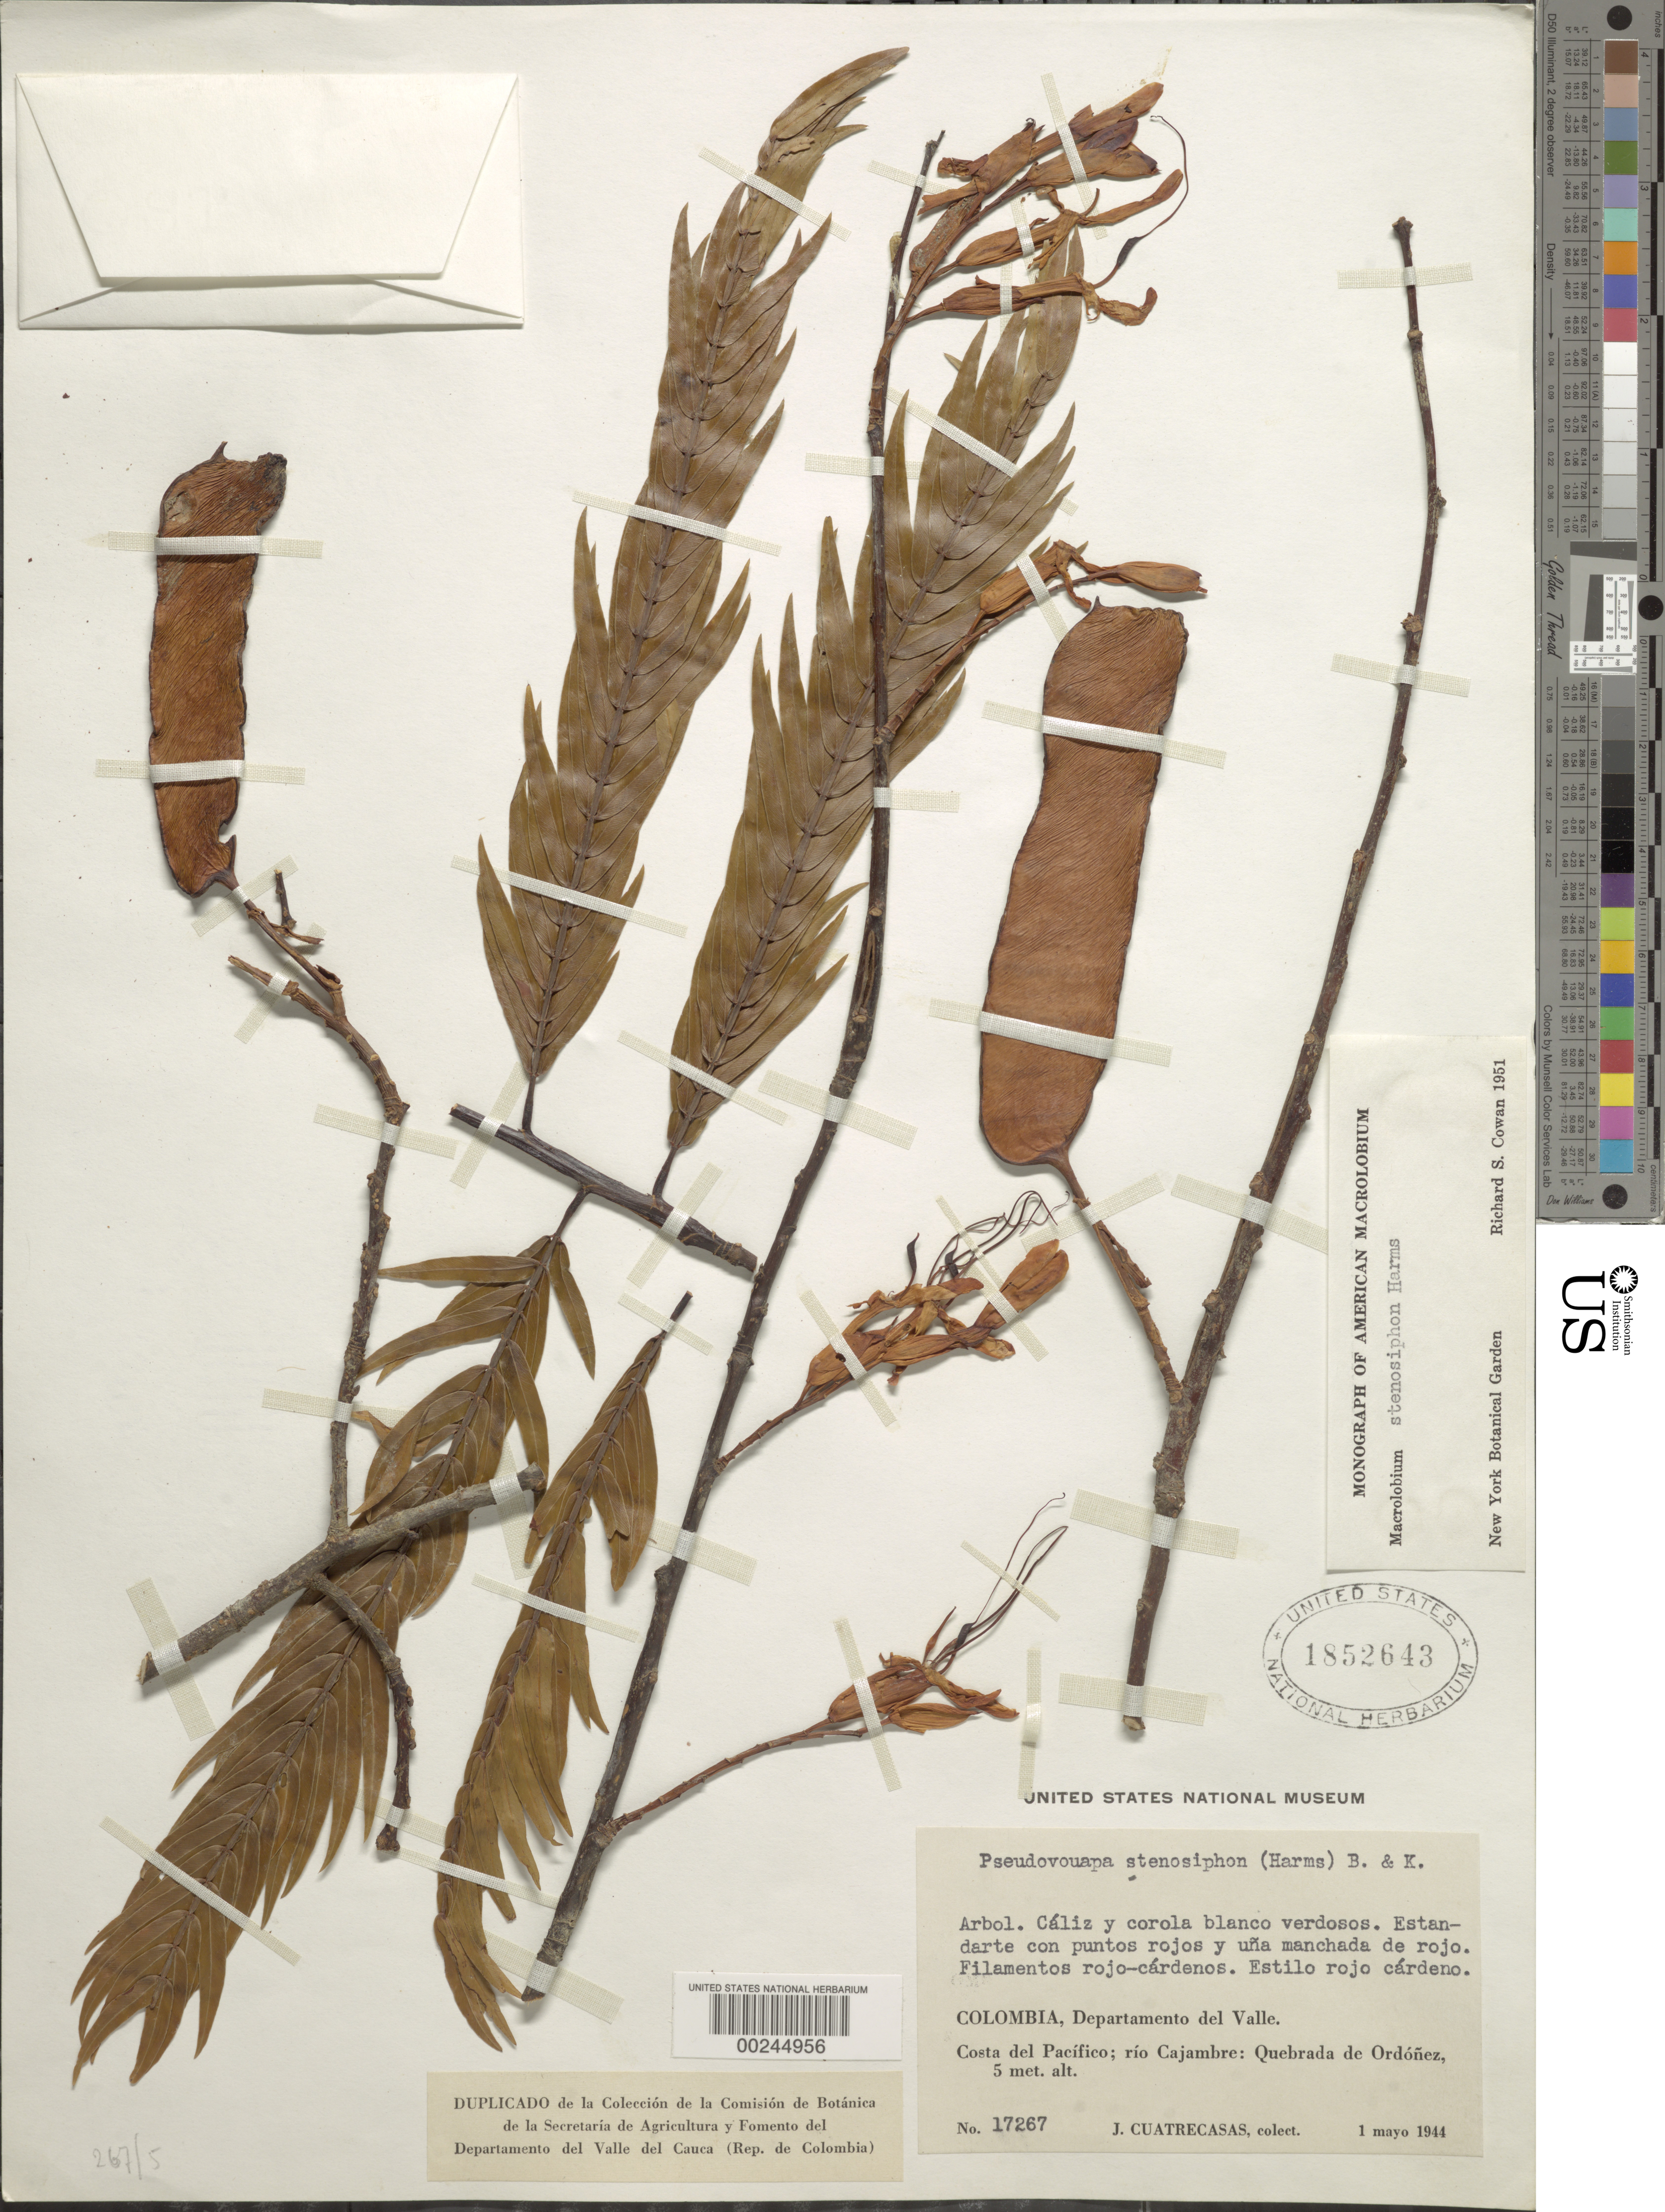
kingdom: Plantae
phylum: Tracheophyta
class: Magnoliopsida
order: Fabales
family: Fabaceae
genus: Macrolobium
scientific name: Macrolobium stenosiphon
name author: Harms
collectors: J. Cuatrecasas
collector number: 17267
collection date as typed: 01 May 1944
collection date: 1944-05-01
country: Colombia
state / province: Valle del Cauca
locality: Pacific Coast; Rio Cajambre: Quebrada de Ordonez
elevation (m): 5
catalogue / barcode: US 1852643